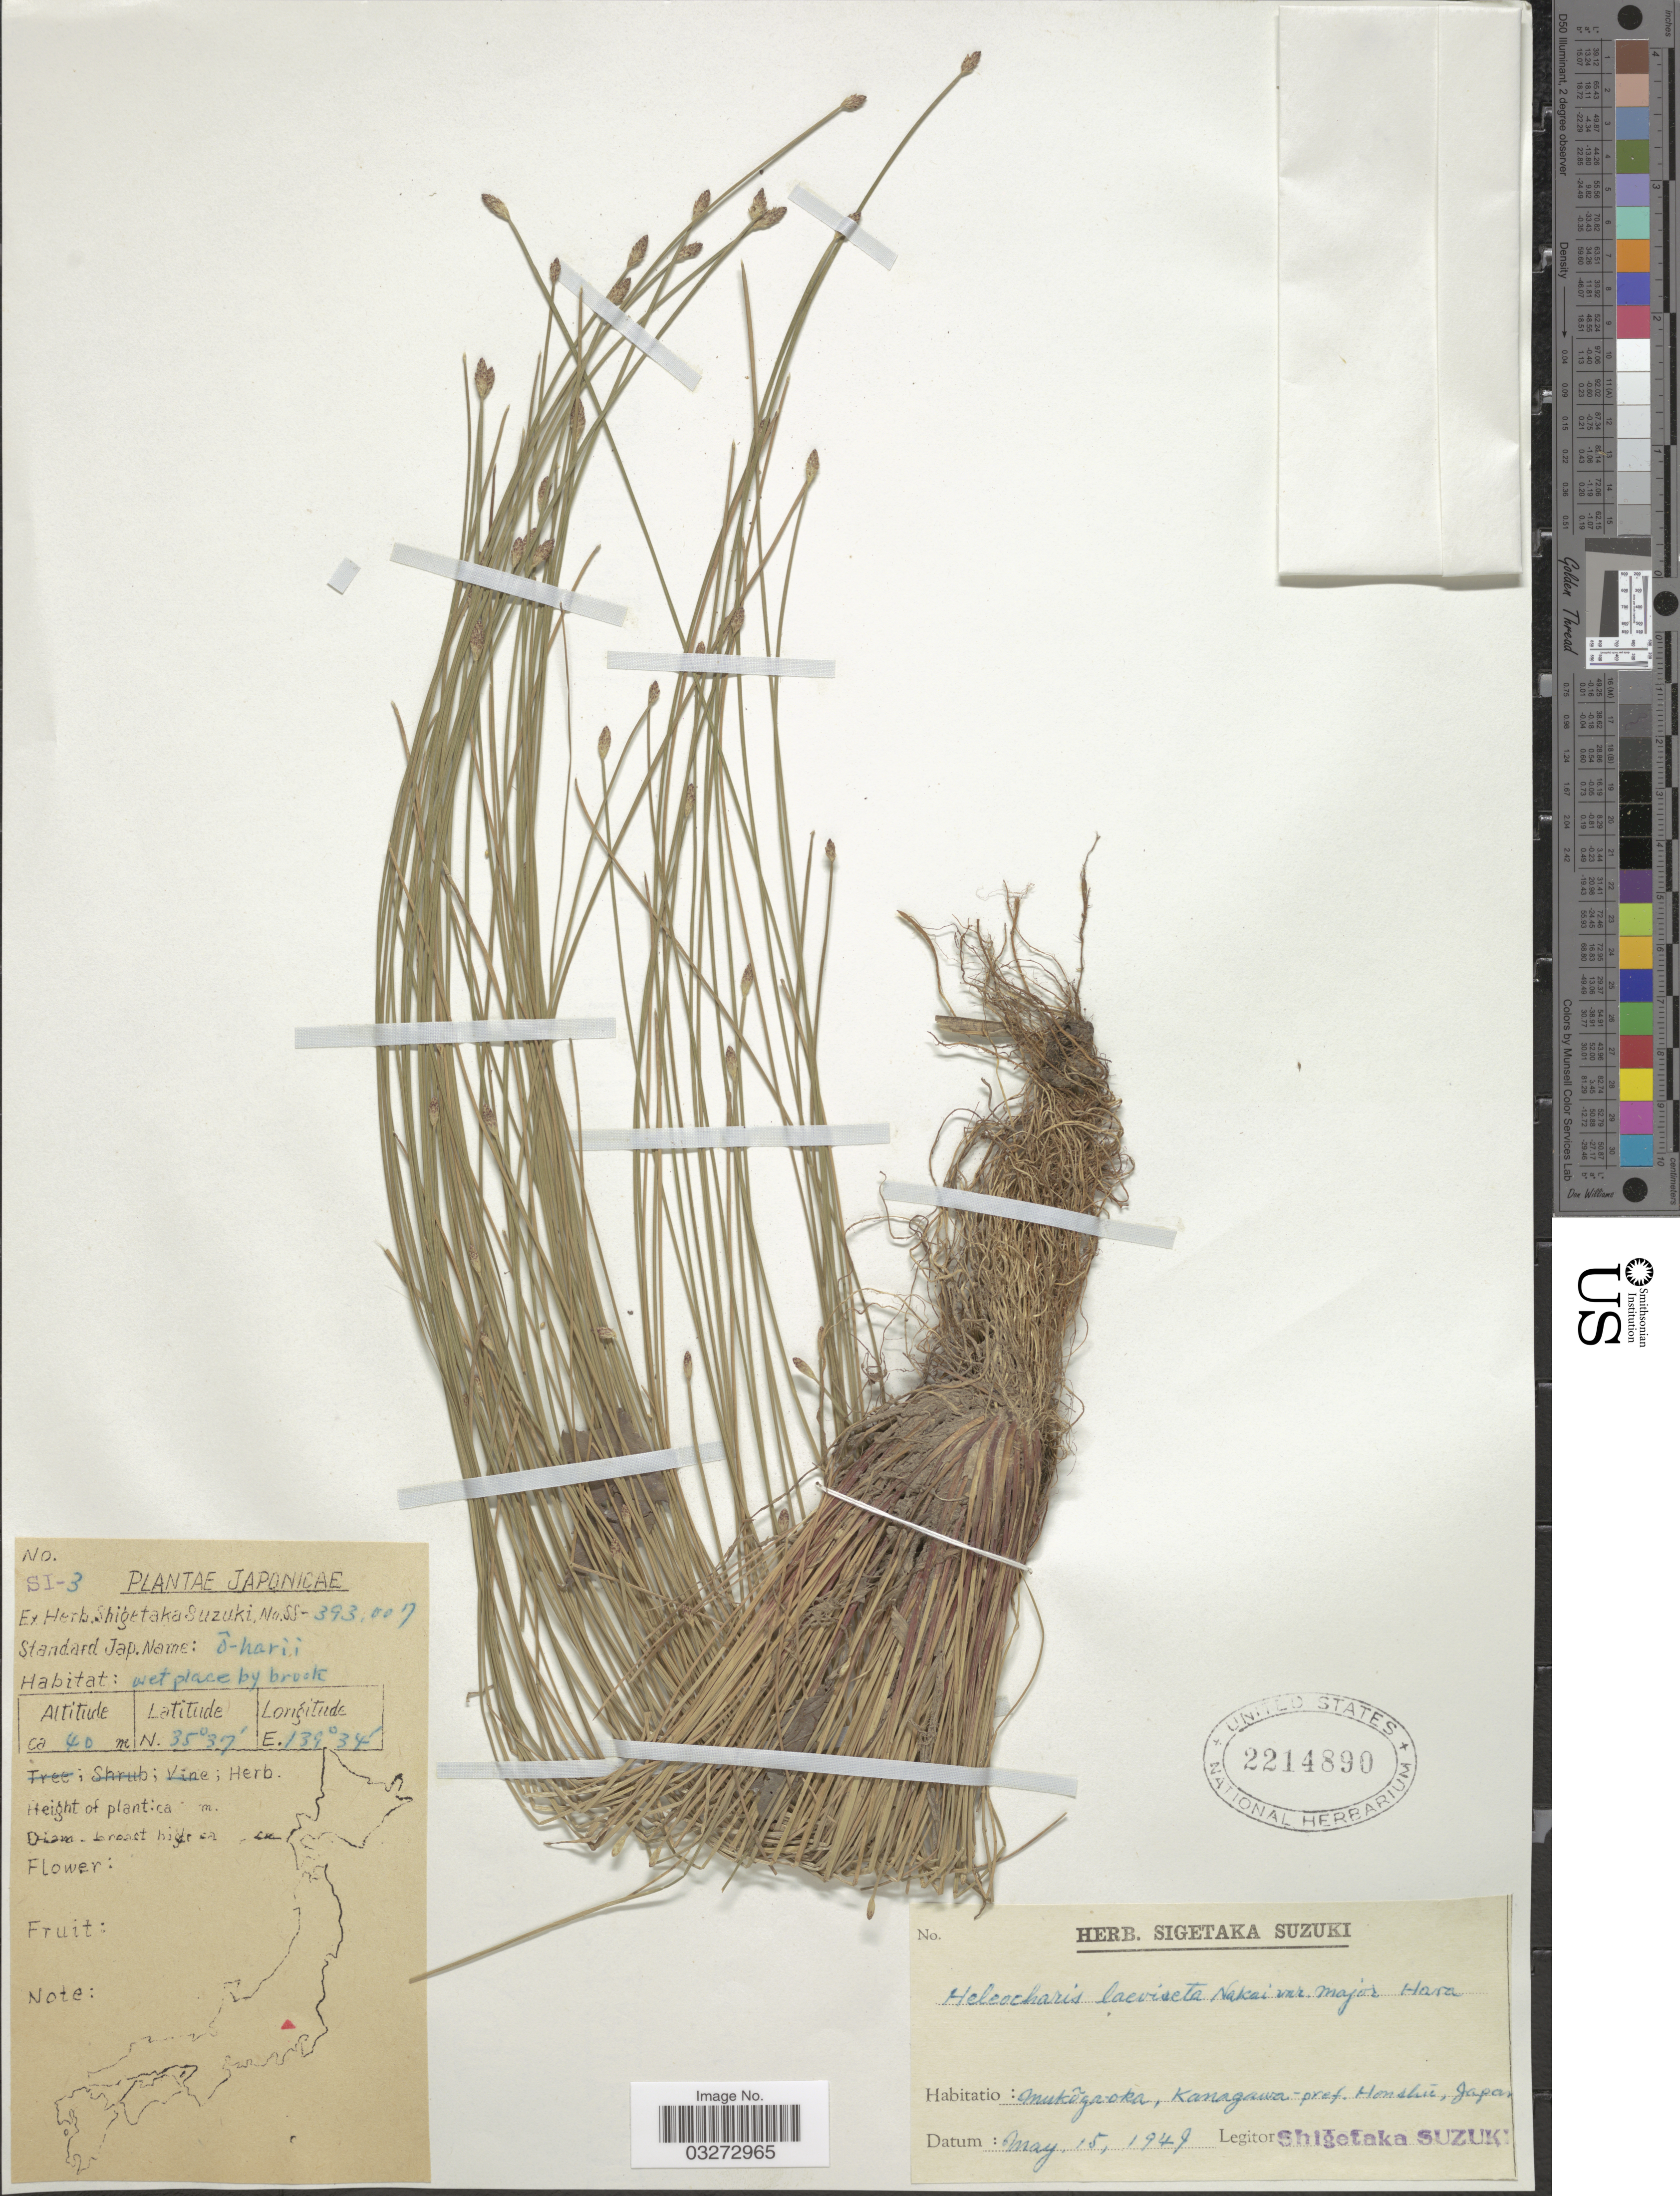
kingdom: Plantae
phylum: Tracheophyta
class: Liliopsida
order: Poales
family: Cyperaceae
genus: Eleocharis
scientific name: Eleocharis attenuata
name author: (Franch. & Sav.) Palla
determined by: Strong, Mark T., (BOT), Smithsonian Institution - National Museum of Natural History (UNITED STATES)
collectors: S. Suzuki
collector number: SI-3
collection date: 1949-05-15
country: Japan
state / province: Kanagawa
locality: Mukõga-oka, Kanagawa-pref. Honshú.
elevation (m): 40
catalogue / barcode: US 2214890